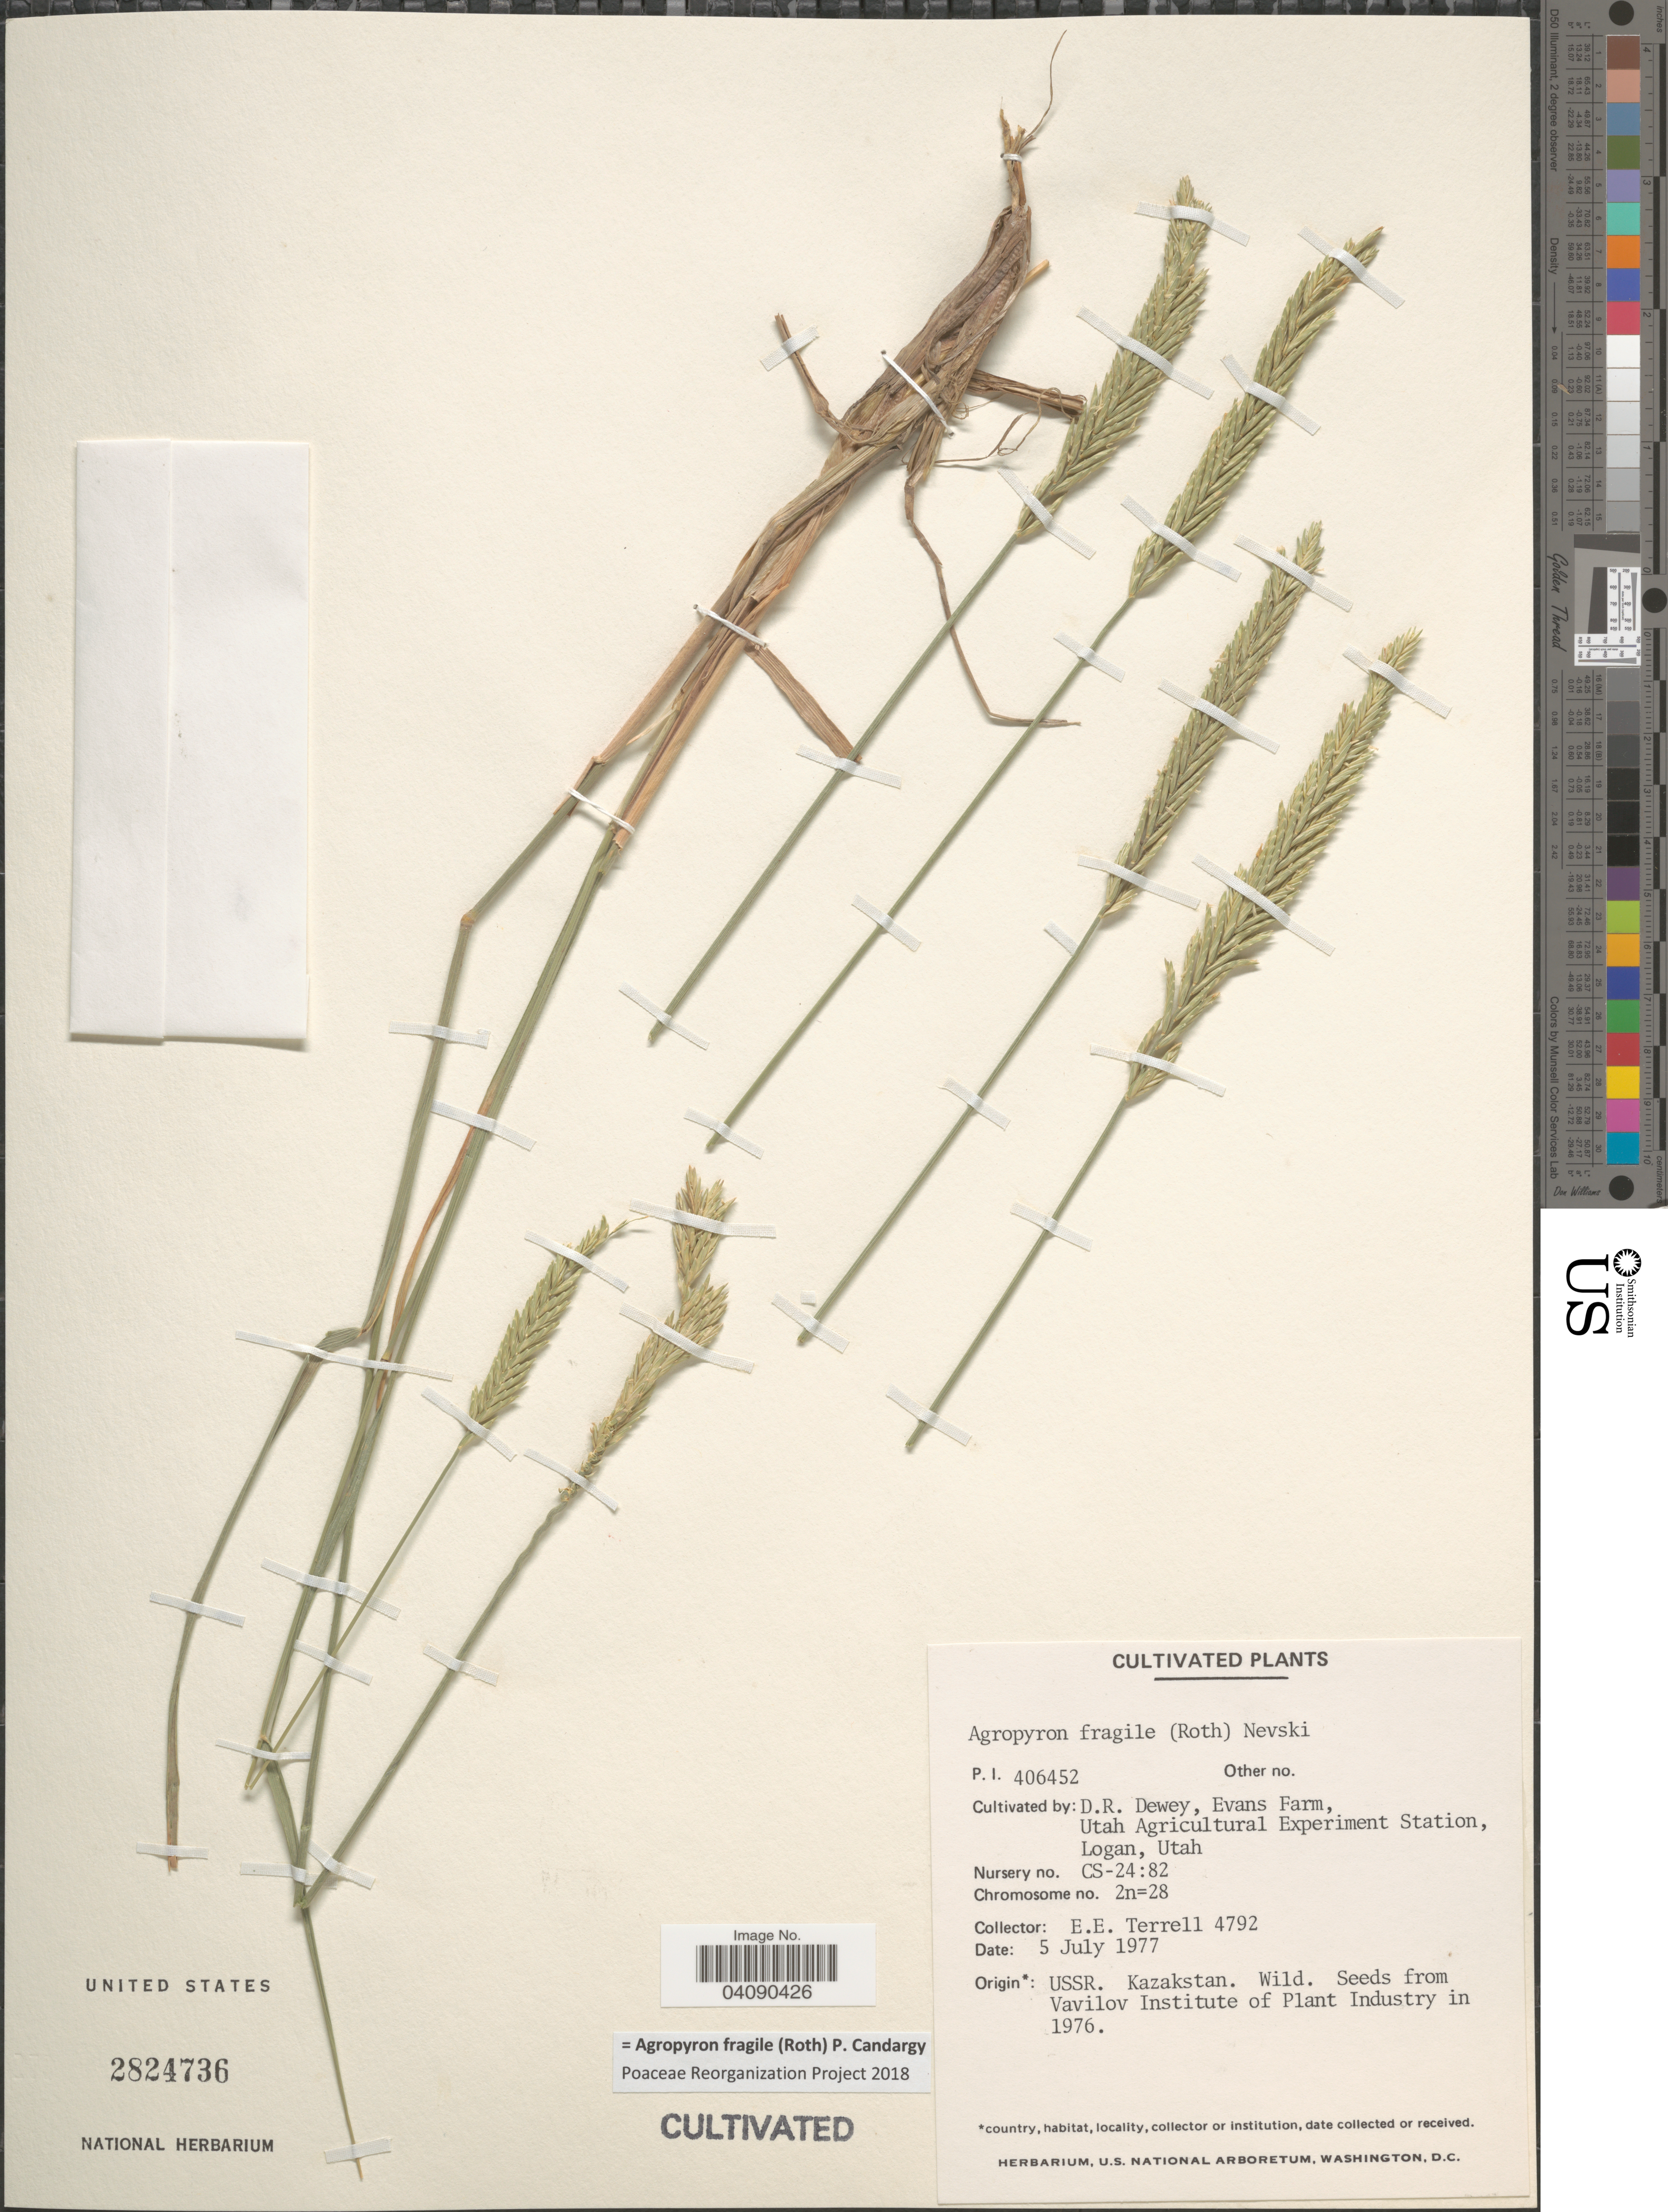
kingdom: Plantae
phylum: Tracheophyta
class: Liliopsida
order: Poales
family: Poaceae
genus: Agropyron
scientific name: Agropyron fragile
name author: (Roth) Candargy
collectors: E. E. Terrell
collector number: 4792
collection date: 1977-07-05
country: United States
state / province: Utah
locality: Evans Farm, Utah Agricultural Experiment Station, Logan. Nursery no. CS-24:82.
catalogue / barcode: US 2824736